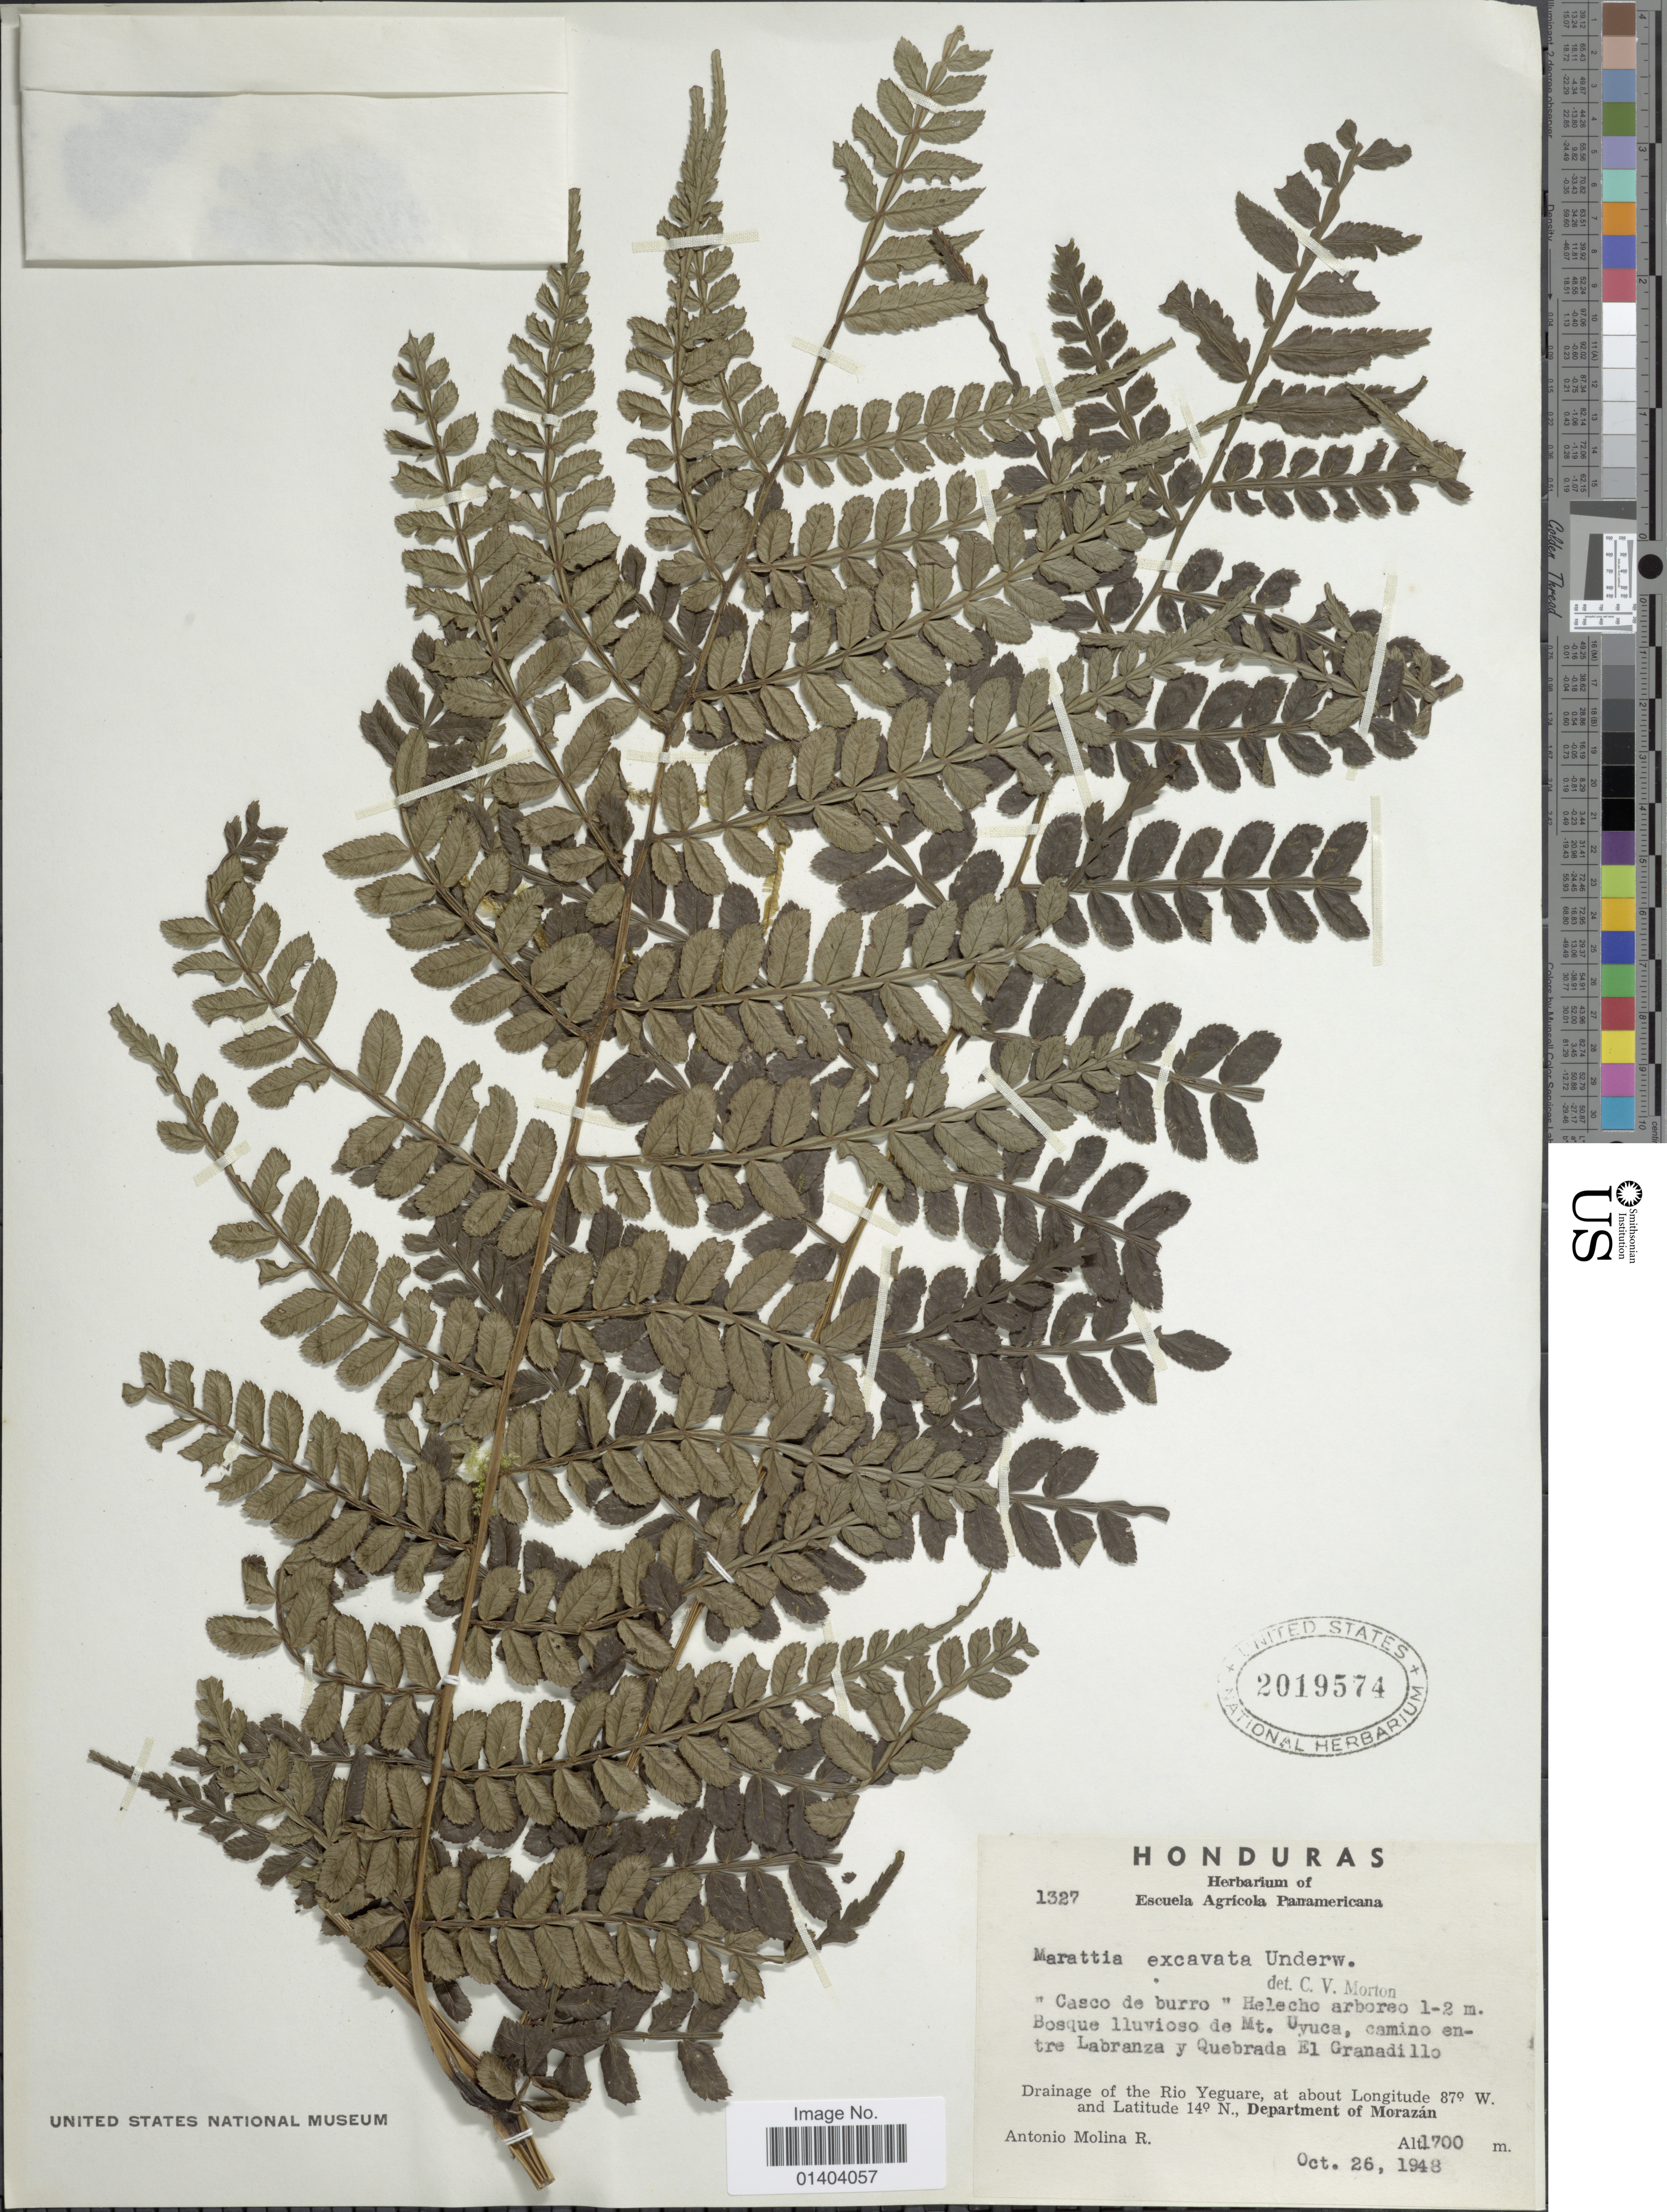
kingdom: Plantae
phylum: Tracheophyta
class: Polypodiopsida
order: Marattiales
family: Marattiaceae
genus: Marattia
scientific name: Marattia excavata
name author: Underw.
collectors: A. Molina R.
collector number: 1327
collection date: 1948-10-26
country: Honduras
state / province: Fco. Morazán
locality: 'casco de burro ' Helecho arboreo 1-2 m. Bosque lluvioso de Mt Uyuca, camino entre Labranza y Quebrada El Granadillo, Drainage of the Rio Yeguare, Department of Morazán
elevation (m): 1700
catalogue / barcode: US 2019574